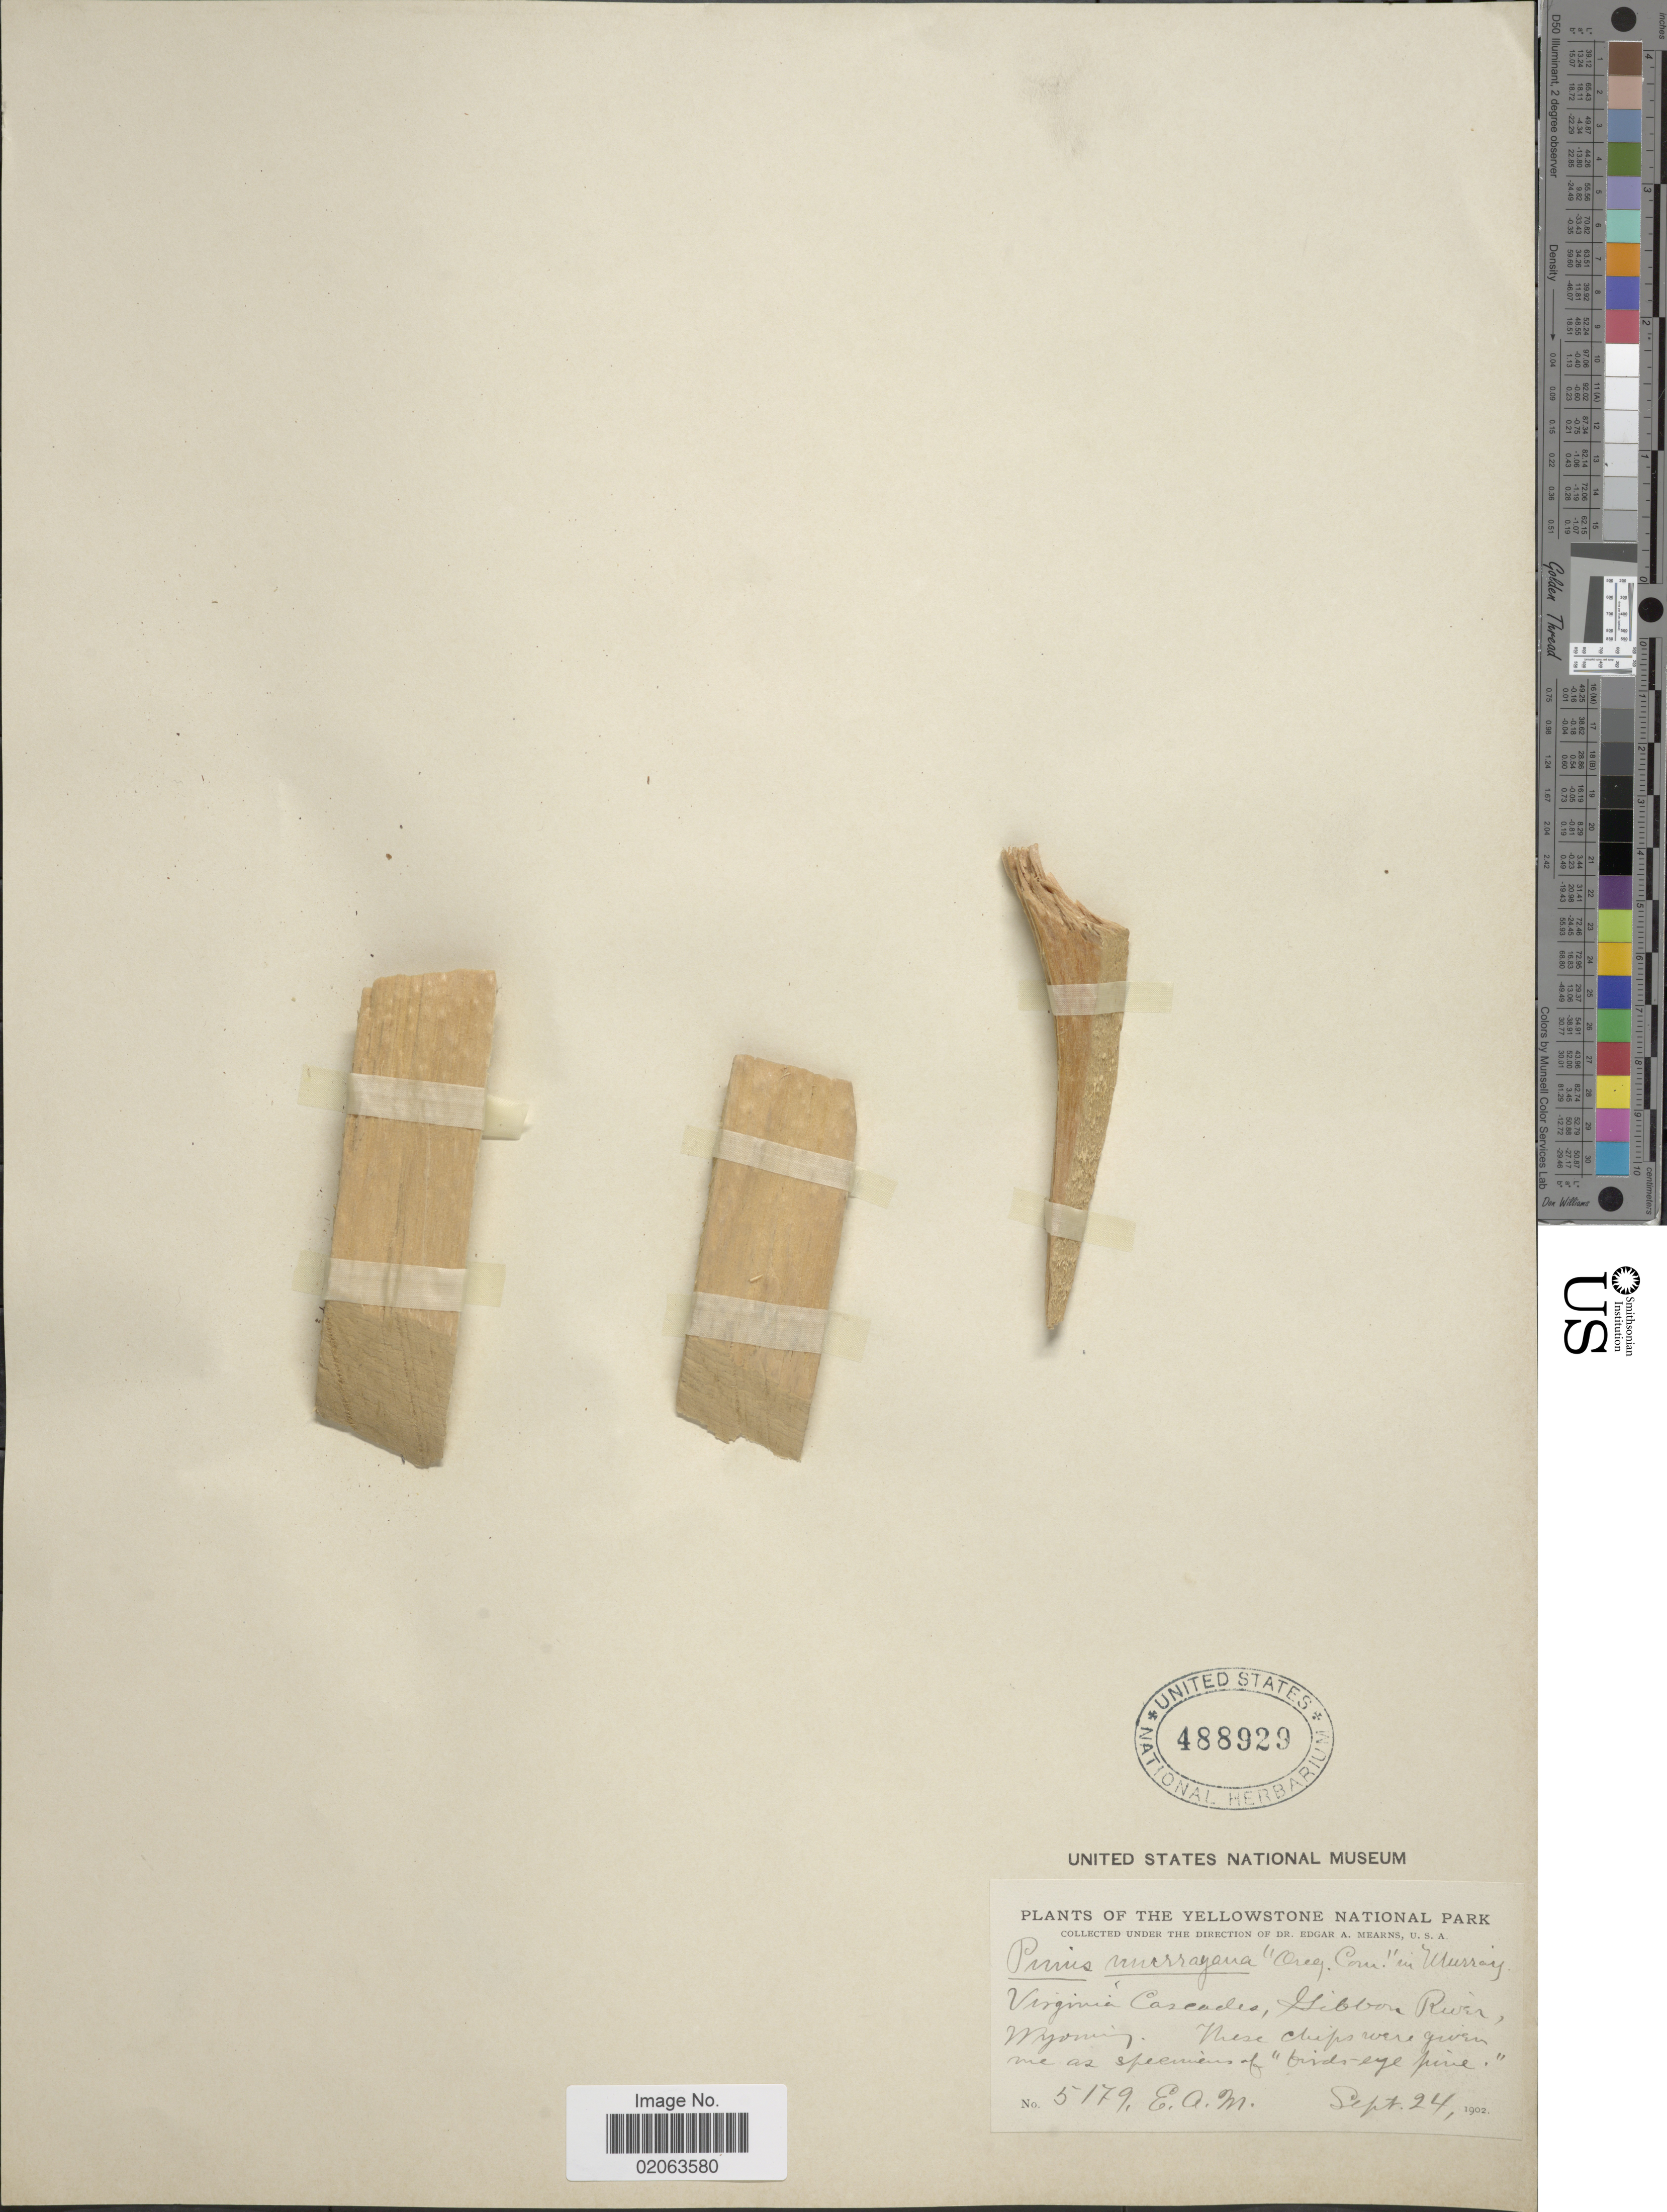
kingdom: Plantae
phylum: Tracheophyta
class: Pinopsida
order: Pinales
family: Pinaceae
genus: Pinus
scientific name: Pinus contorta var. latifolia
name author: Engelm. ex S. Watson in C. King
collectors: E. A. Mearns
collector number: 5179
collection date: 1902-09-24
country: United States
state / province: Wyoming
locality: Yellowstone National Park. Wyoming. Virginia Cascades, Gibbon River.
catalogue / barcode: US 488929